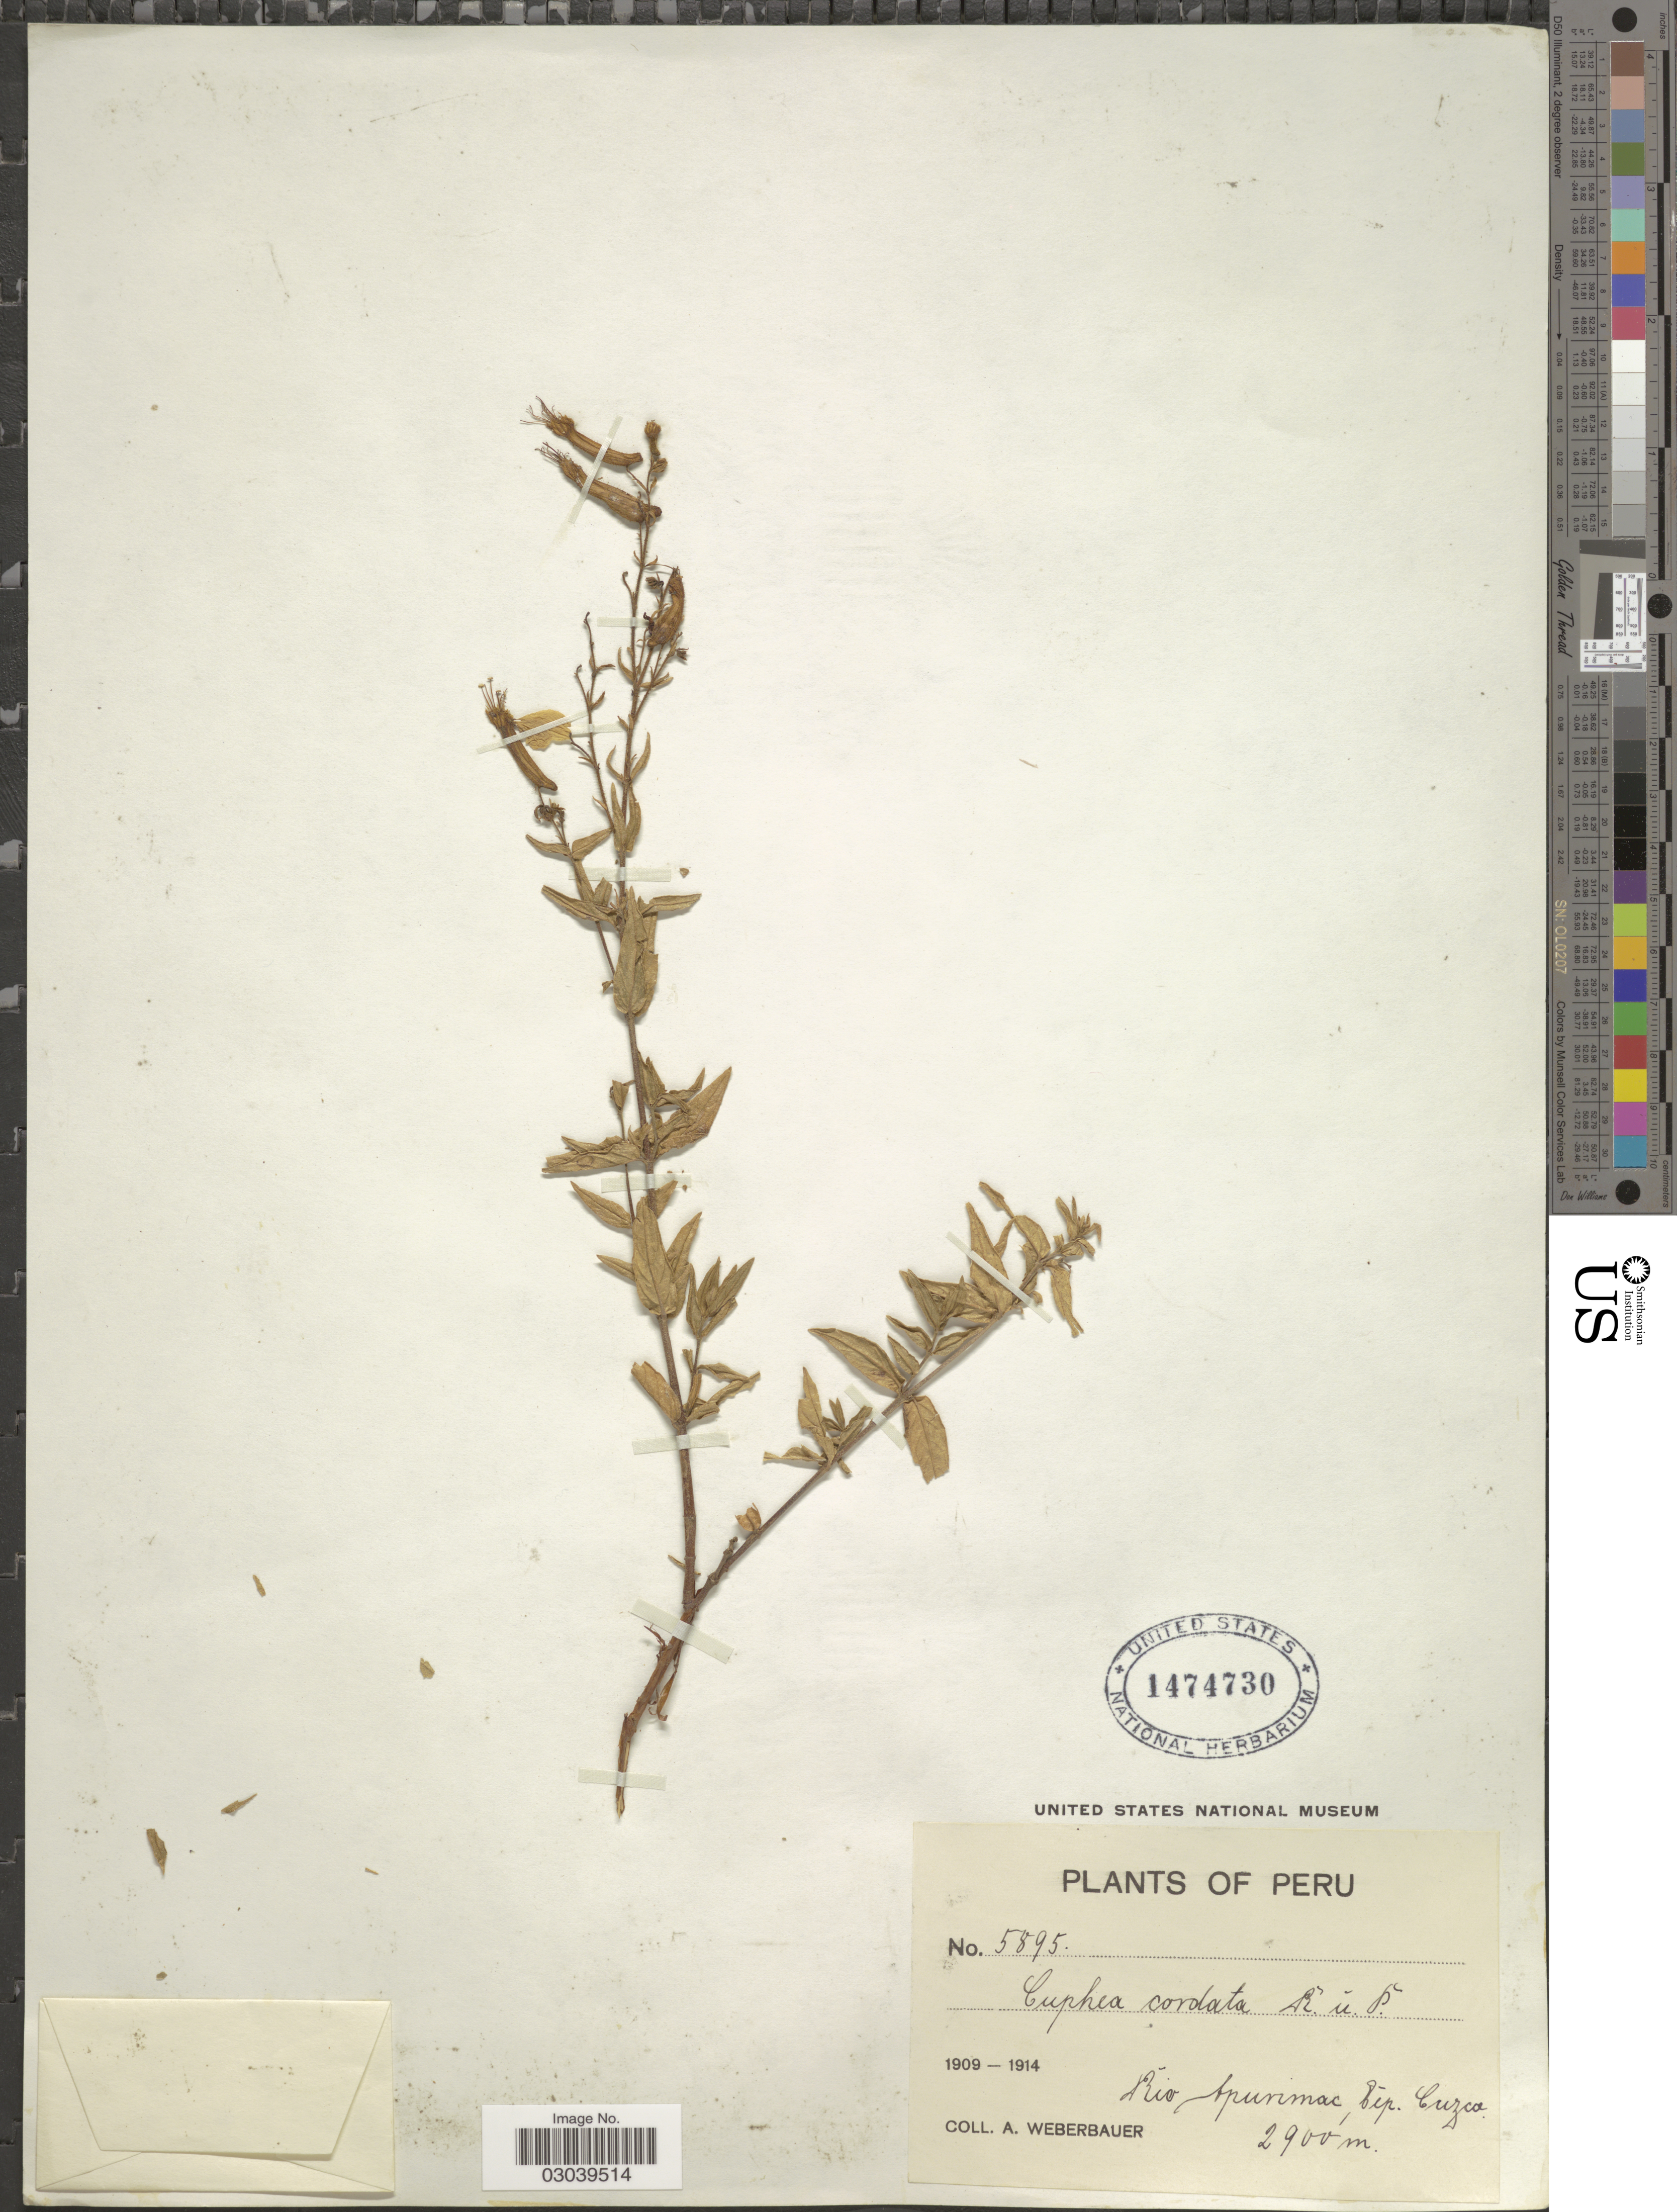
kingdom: Plantae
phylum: Tracheophyta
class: Magnoliopsida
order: Myrtales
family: Lythraceae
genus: Cuphea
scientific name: Cuphea cordata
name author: Ruiz & Pav.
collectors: A. Weberbauer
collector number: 5895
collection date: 1909/1914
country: Peru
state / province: Cusco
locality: Río Apurimac, Dép. Cuzco.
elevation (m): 2900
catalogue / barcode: US 1474730